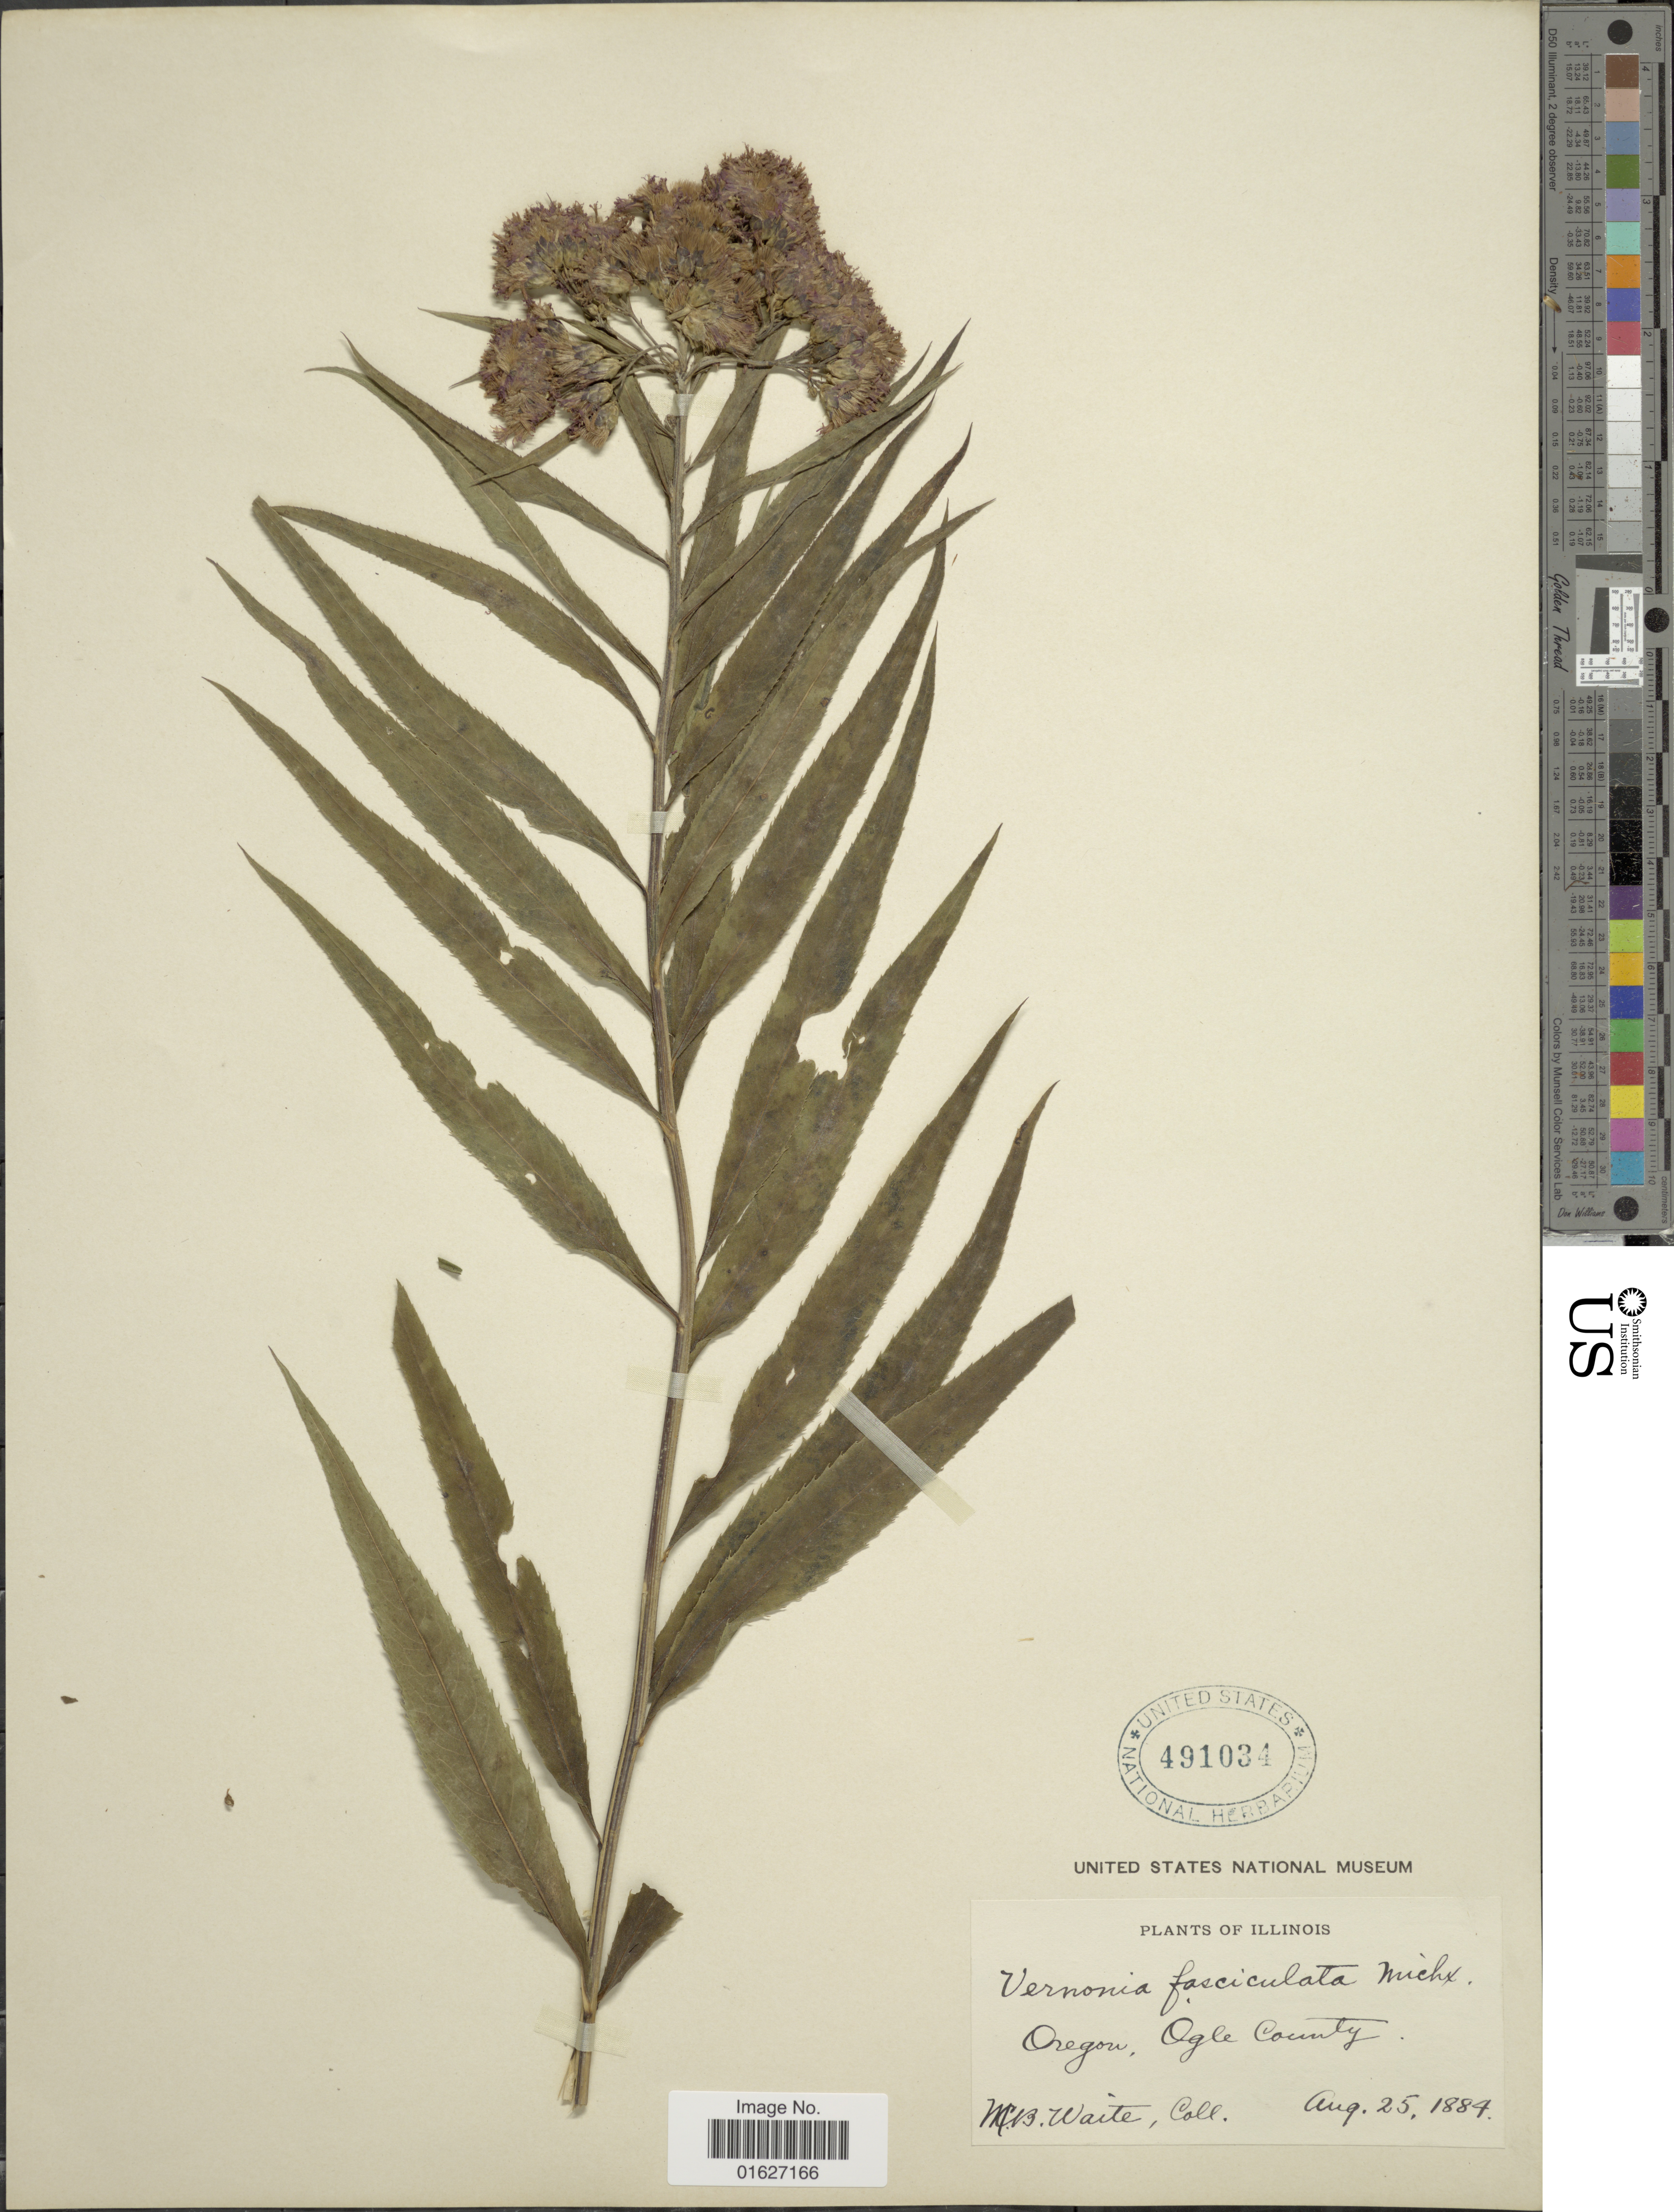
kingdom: Plantae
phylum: Tracheophyta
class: Magnoliopsida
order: Asterales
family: Asteraceae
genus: Vernonia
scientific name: Vernonia fasciculata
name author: Michx.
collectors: M. B. Waite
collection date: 1884-08-25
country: United States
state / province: Illinois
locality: Oregon, Ogle County.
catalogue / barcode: US 491034